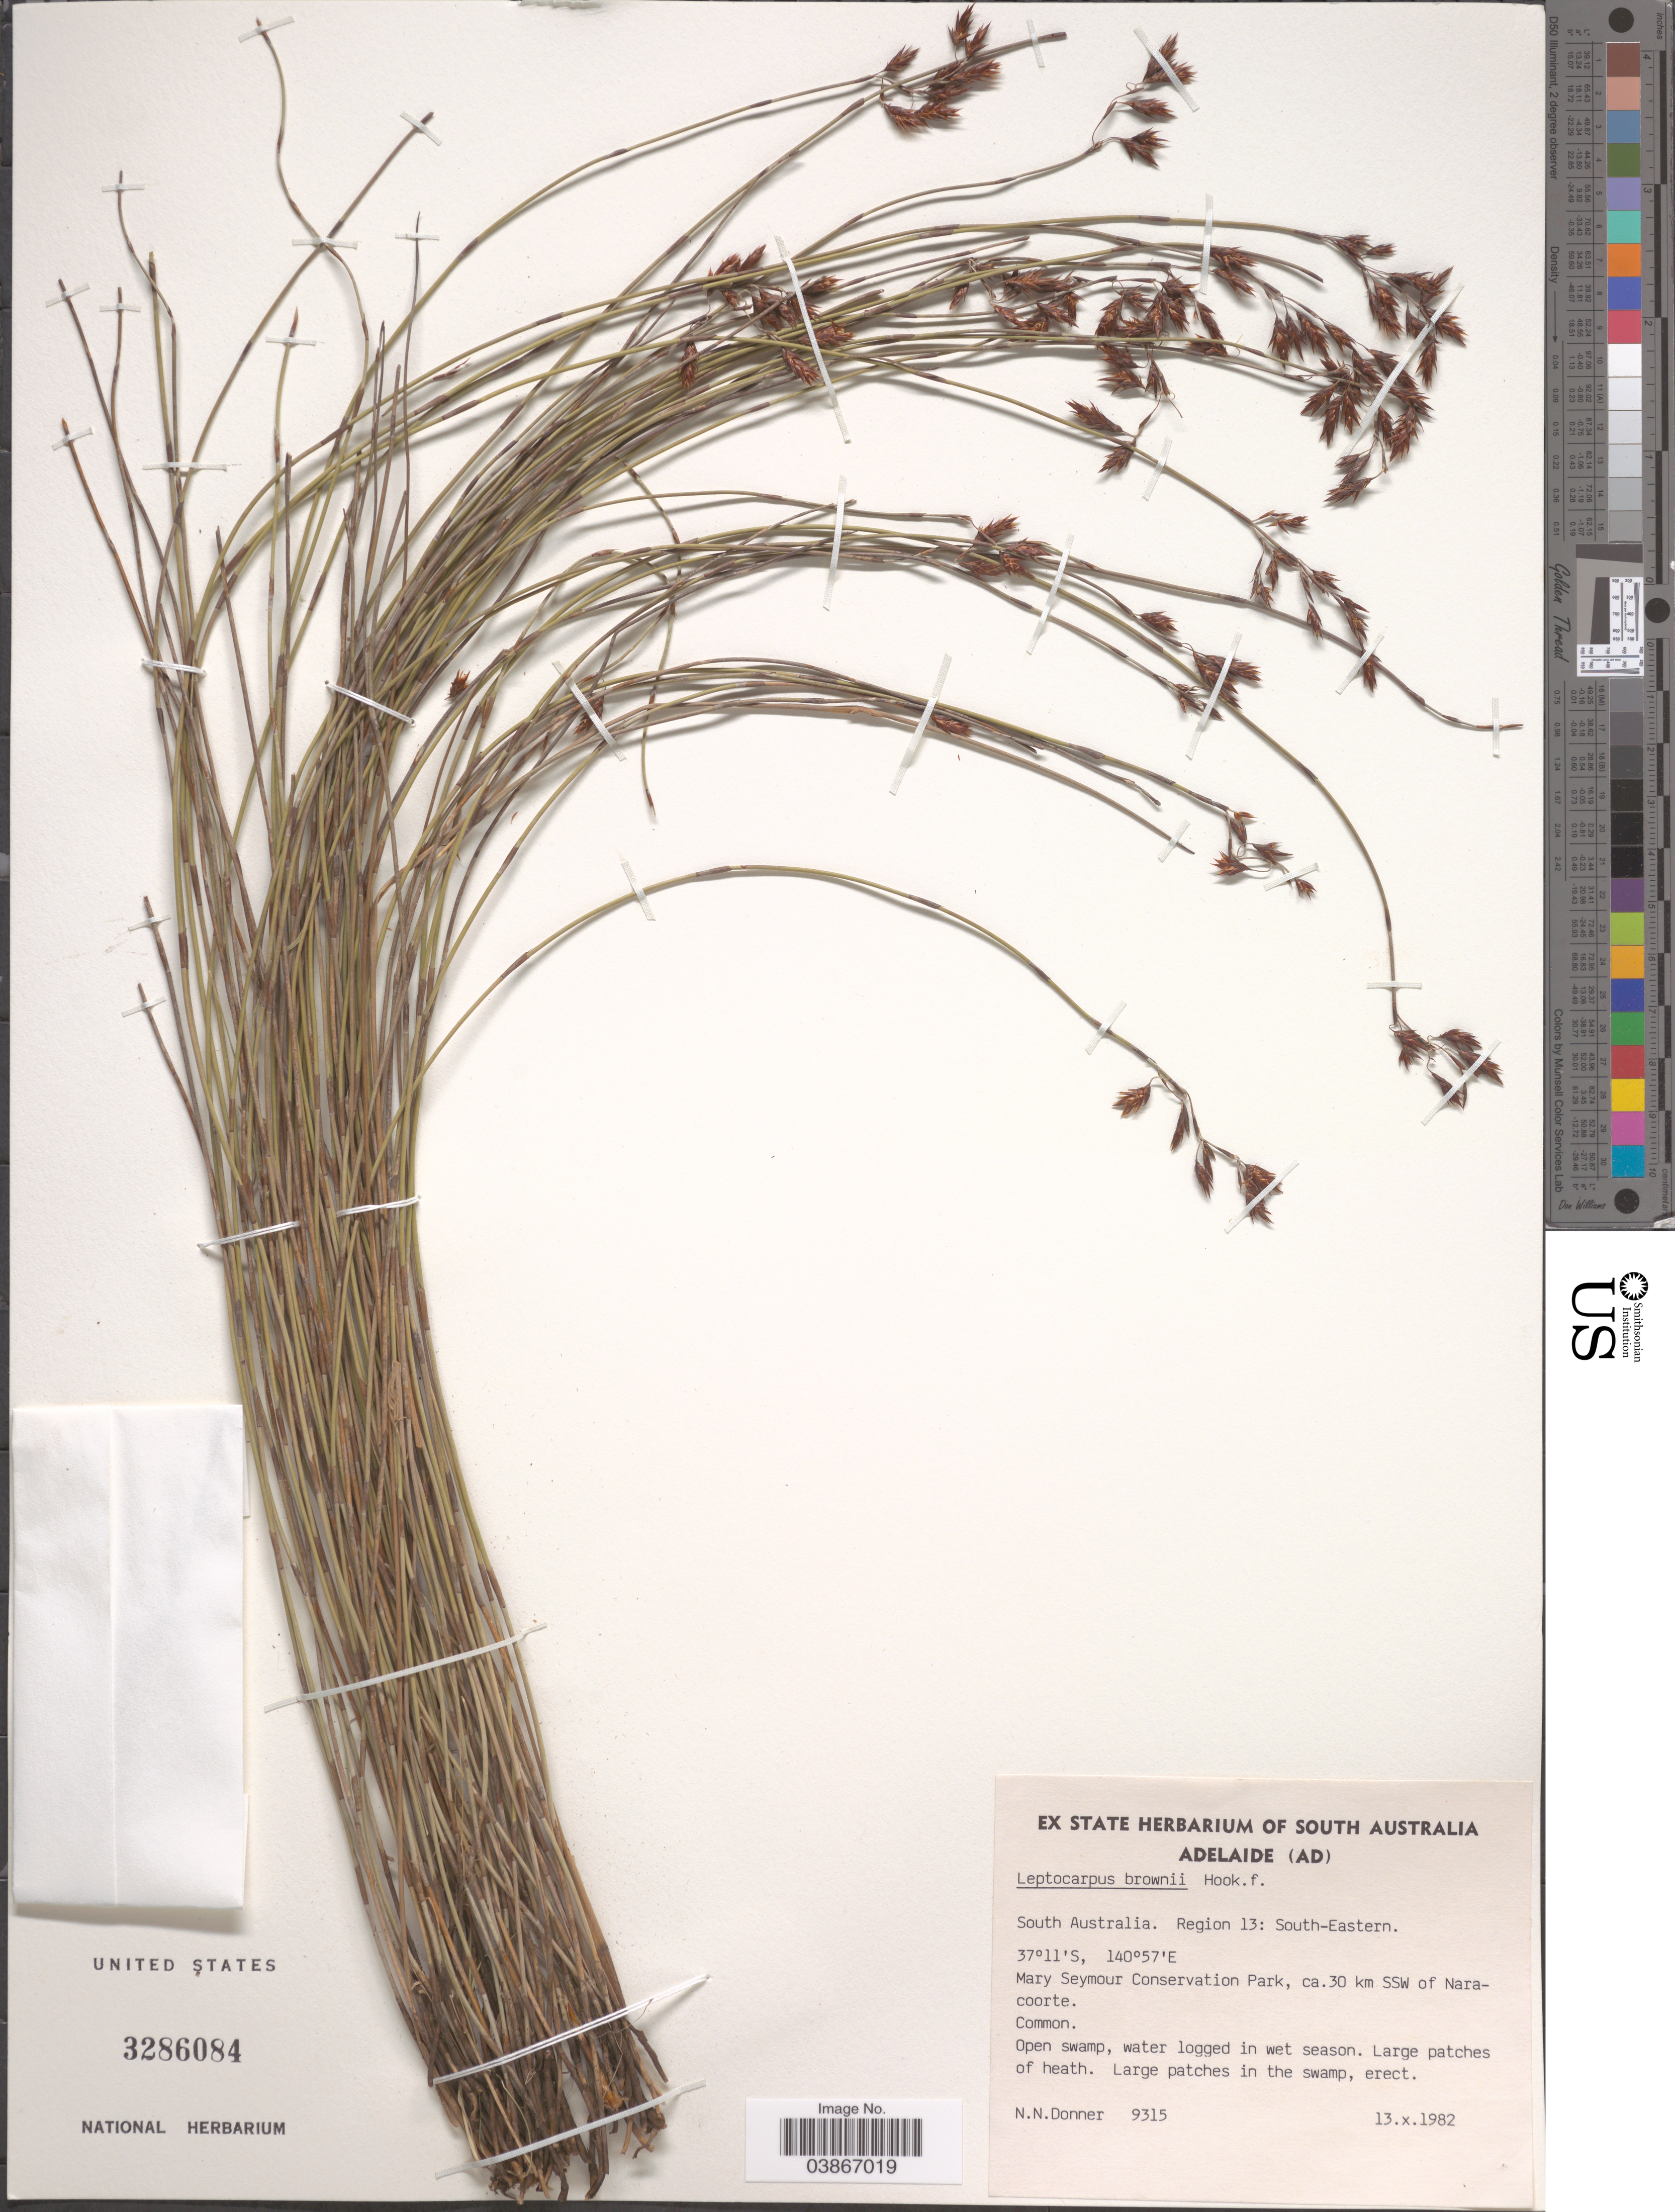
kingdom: Plantae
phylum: Tracheophyta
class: Liliopsida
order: Poales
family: Restionaceae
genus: Apodasmia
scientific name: Apodasmia brownii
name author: (Hook. f.) B.G. Briggs & L.A.S. Johnson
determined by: Strong, Mark T., (BOT), Smithsonian Institution - National Museum of Natural History (UNITED STATES)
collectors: N. Donner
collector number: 9315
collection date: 1982-10-13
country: Australia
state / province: South Australia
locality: Region 13: South-Eastern. Mary Seymour Conservation Park, ca. 30 km SSW of Naracoorte.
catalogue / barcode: US 3286084